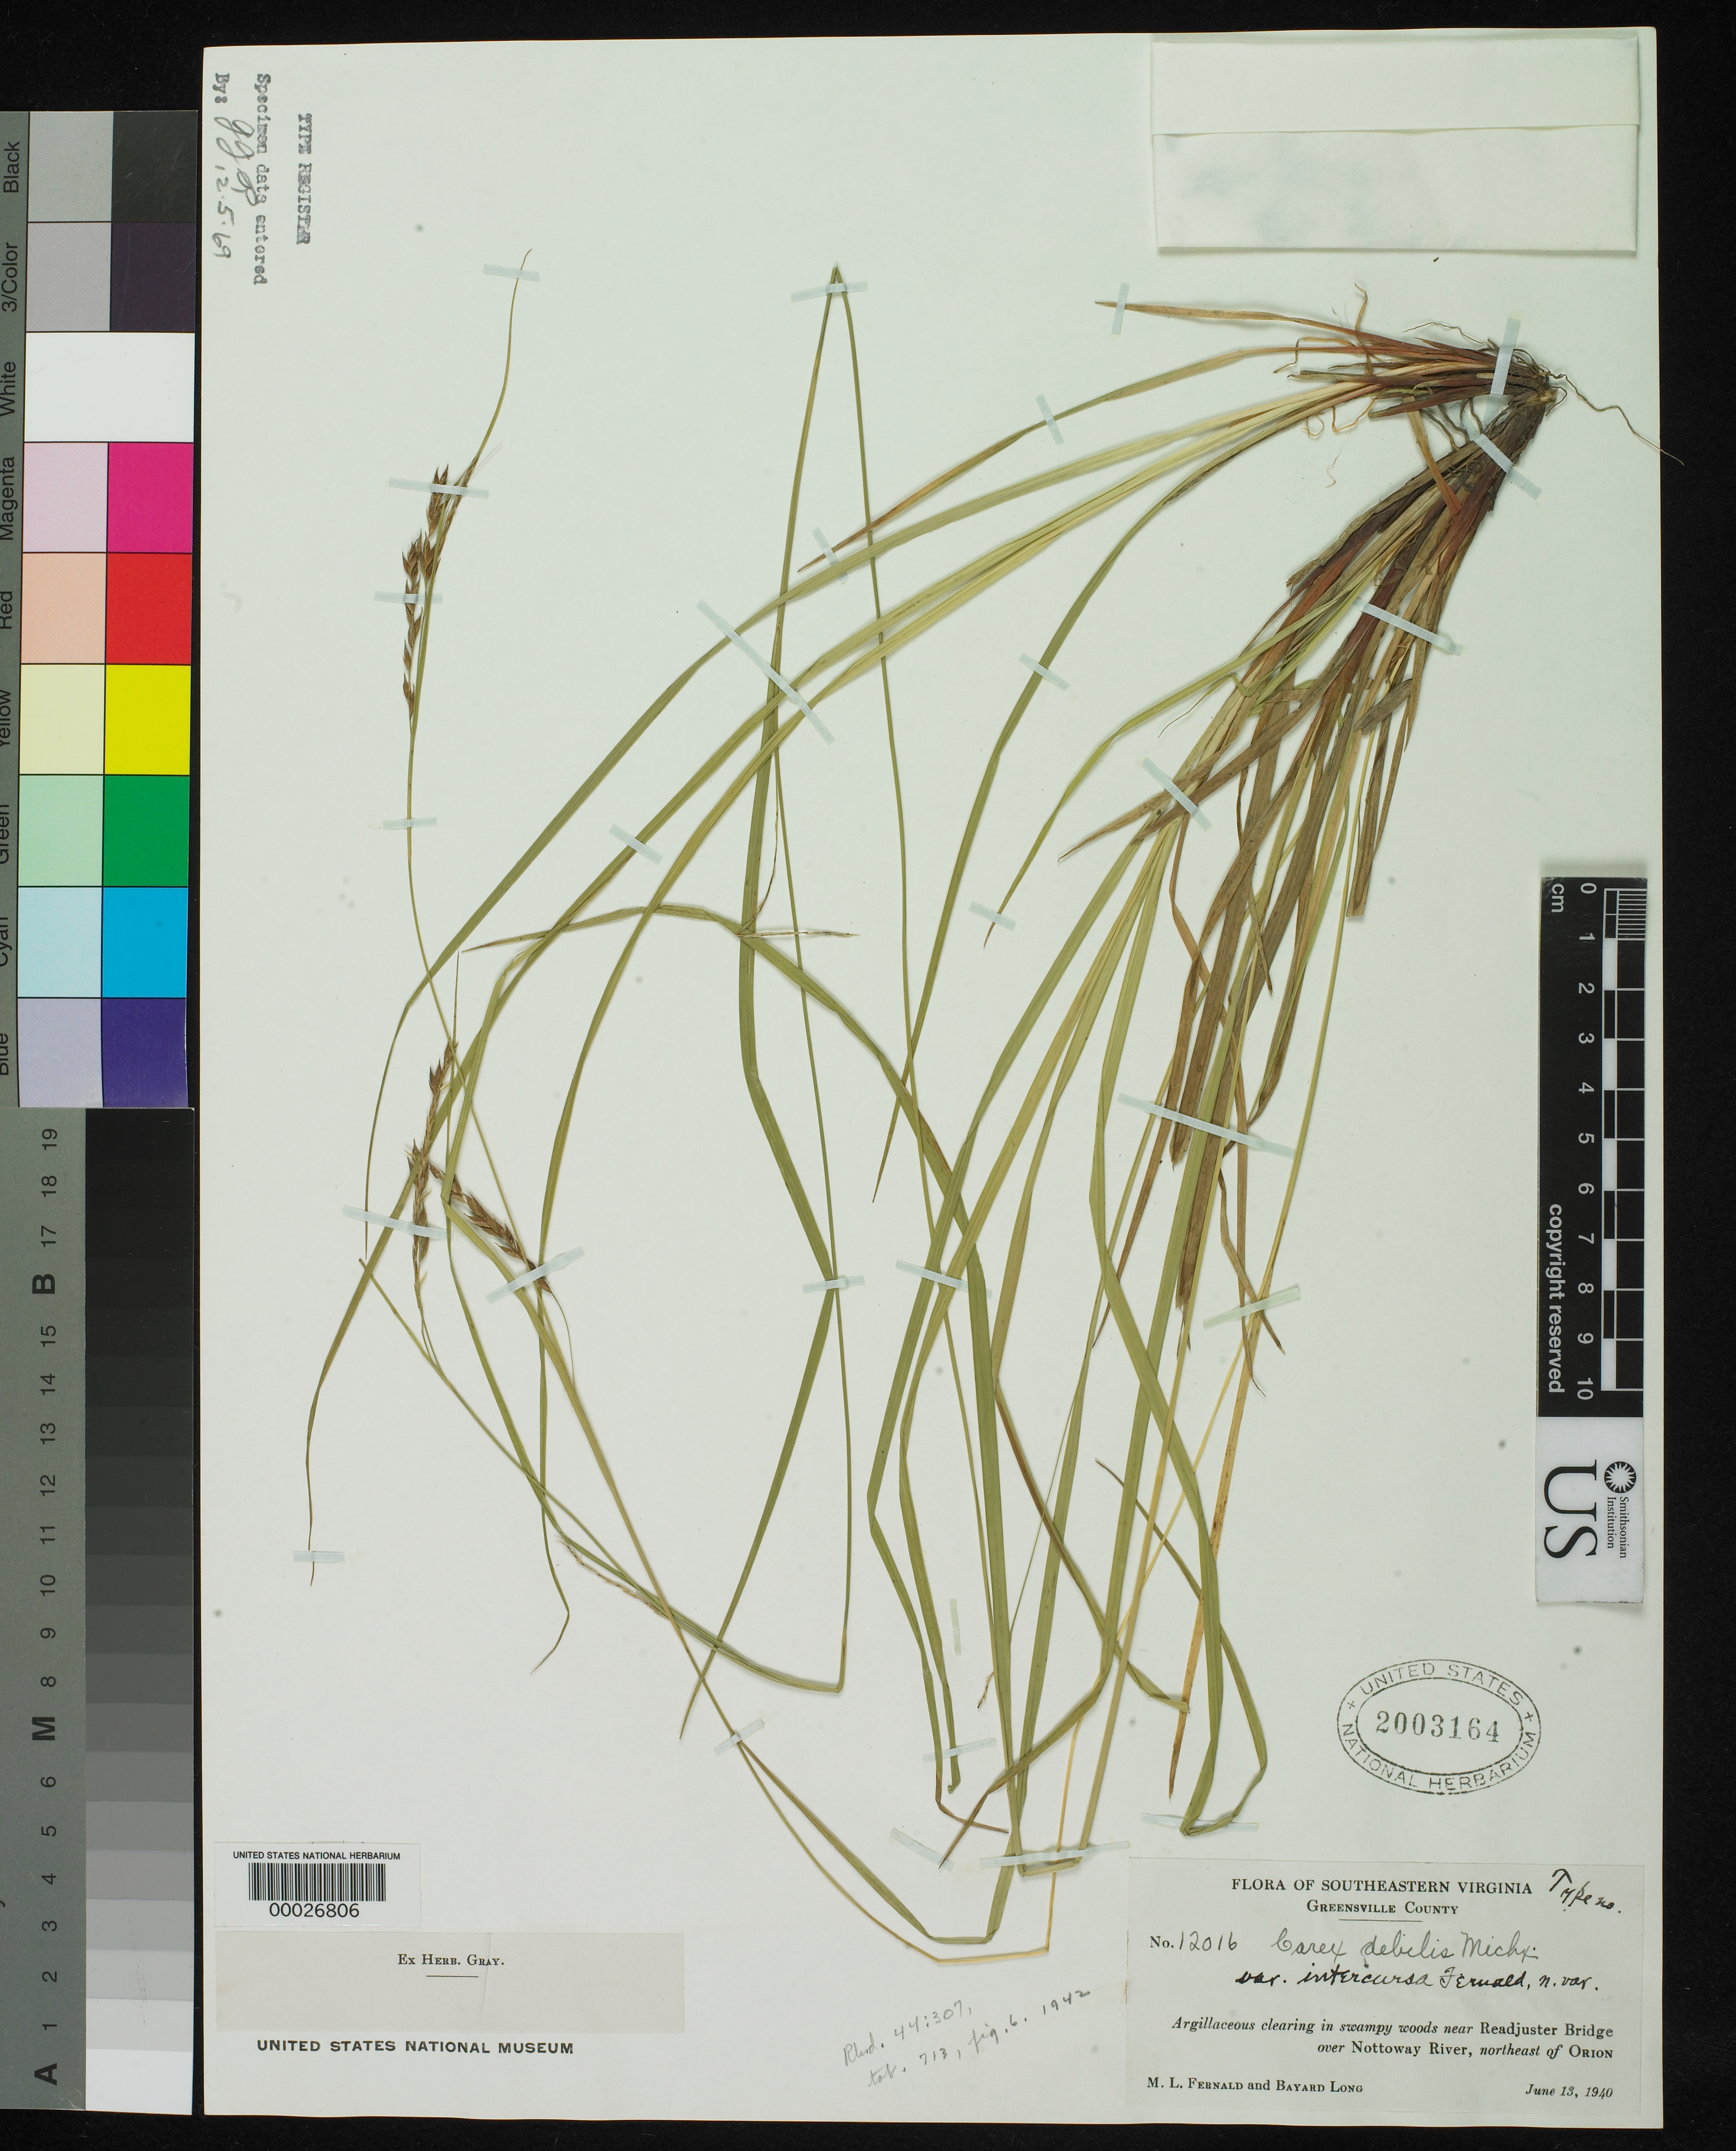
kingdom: Plantae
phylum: Tracheophyta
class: Liliopsida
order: Poales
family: Cyperaceae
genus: Carex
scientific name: Carex debilis var. intercursa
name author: Fernald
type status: Isotype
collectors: M. L. Fernald & B. H. Long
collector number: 12016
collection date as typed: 13 Jun 1940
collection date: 1940-06-13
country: United States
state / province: Virginia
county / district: Greensville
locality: Near Readjuster Bridge over Nottoway River, NE of Orion.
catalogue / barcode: US 2003164